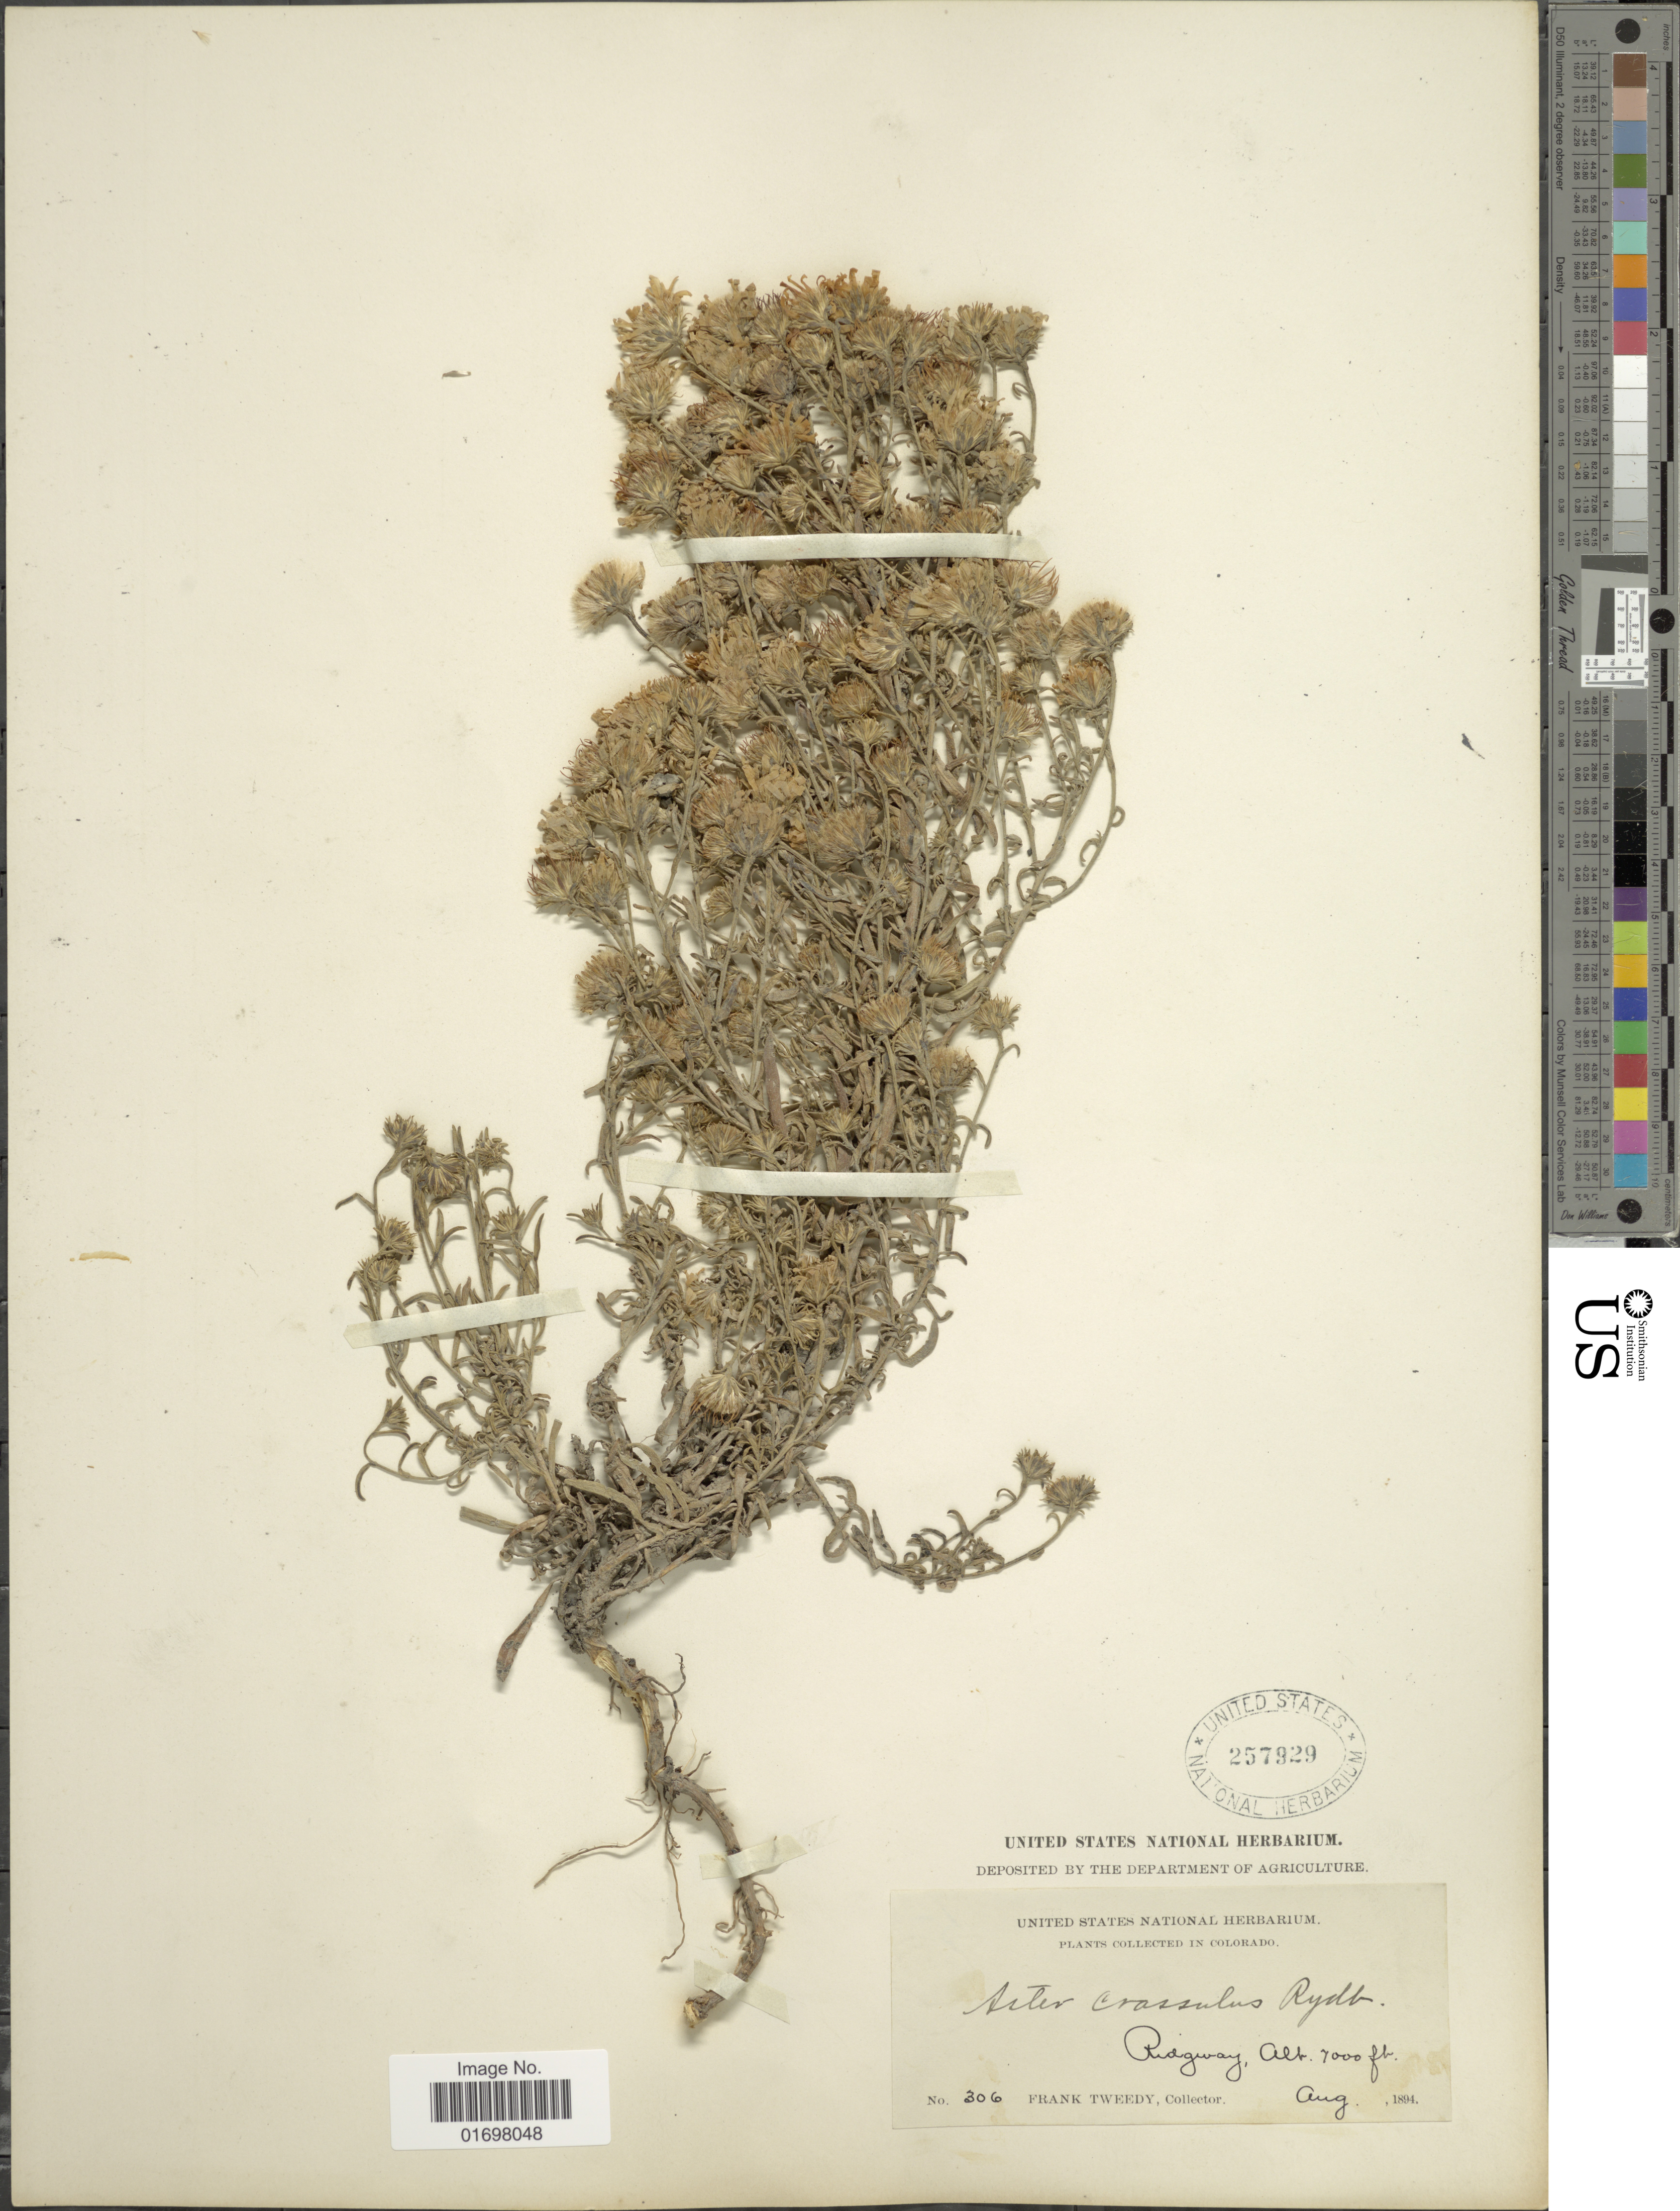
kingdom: Plantae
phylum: Tracheophyta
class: Magnoliopsida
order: Asterales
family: Asteraceae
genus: Symphyotrichum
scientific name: Symphyotrichum falcatum var. commutatum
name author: (Torr. & A. Gray) G.L. Nesom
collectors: F. Tweedy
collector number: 306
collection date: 1894-08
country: United States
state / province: Colorado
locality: Ridgway.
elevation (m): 2134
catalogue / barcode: US 257929